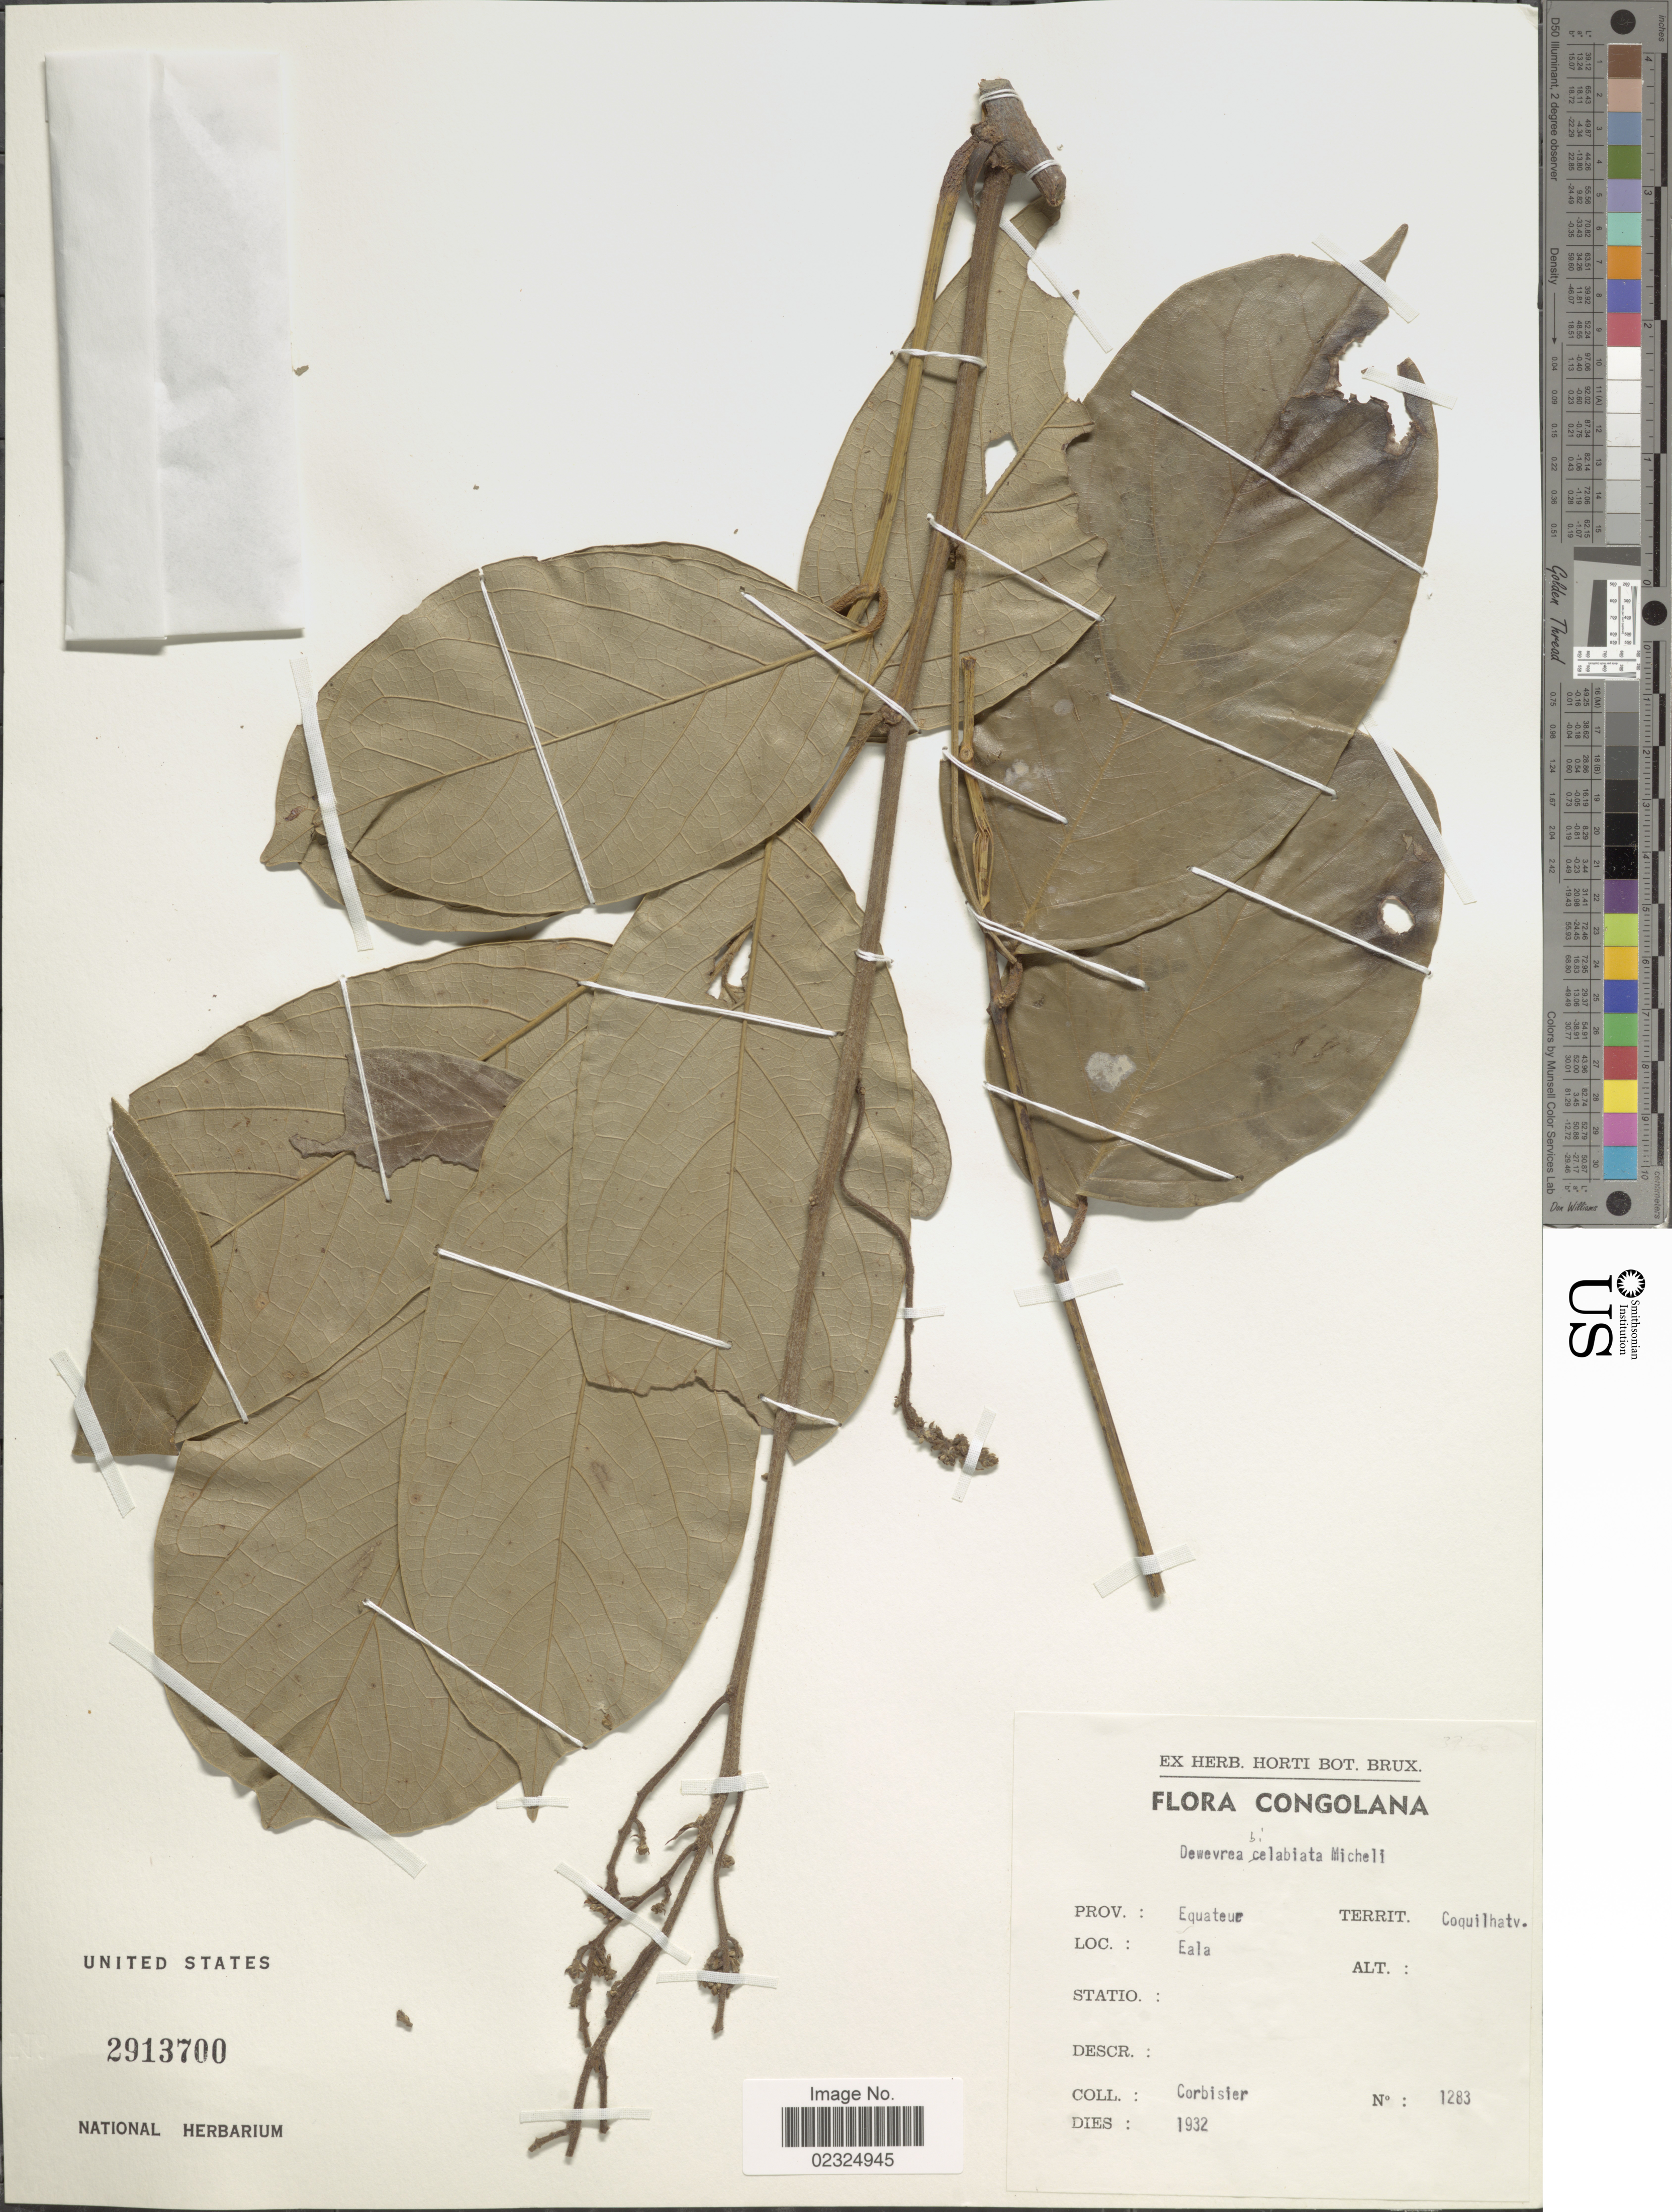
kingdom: Plantae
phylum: Tracheophyta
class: Magnoliopsida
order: Fabales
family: Fabaceae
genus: Dewevrea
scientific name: Dewevrea bilabiata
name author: Micheli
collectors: -. Corbisier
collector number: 1283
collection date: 1932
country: Congo, Democratic Republic of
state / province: Equateur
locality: Congolana, Territ: Coquilhatv. Eala.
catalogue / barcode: US 2913700